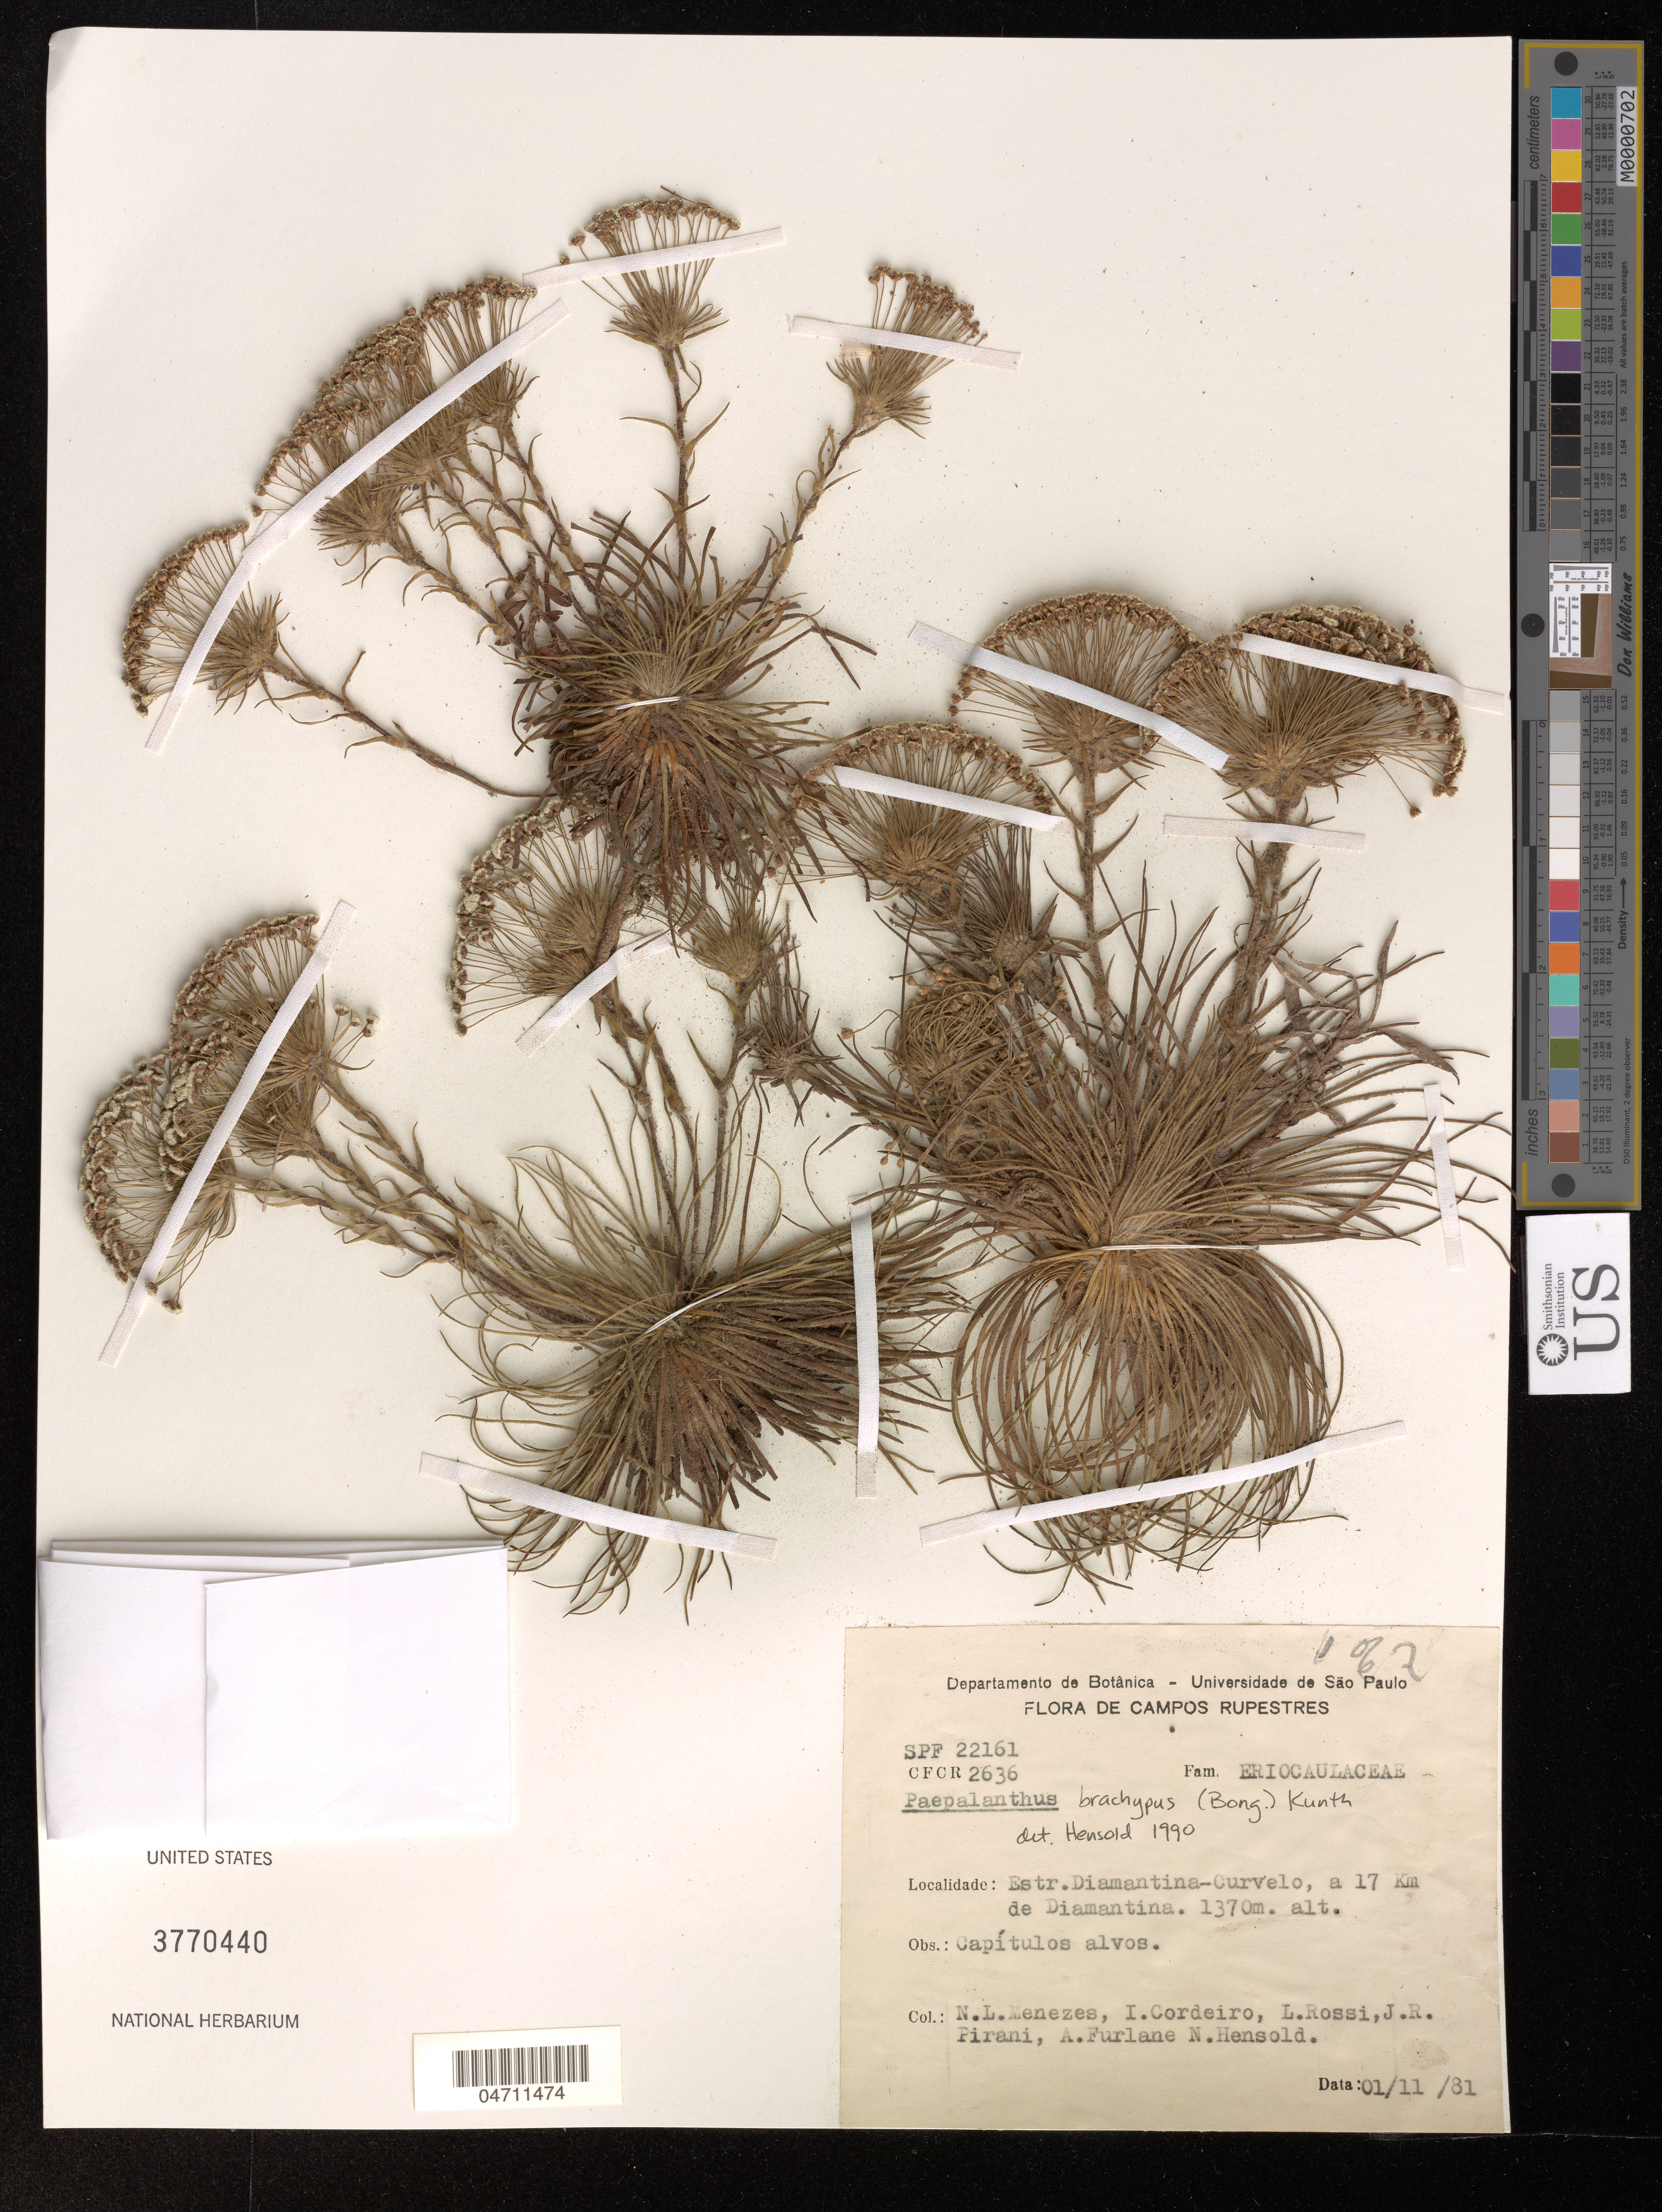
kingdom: Plantae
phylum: Tracheophyta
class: Liliopsida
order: Poales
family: Eriocaulaceae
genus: Paepalanthus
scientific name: Paepalanthus brachypus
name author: (Bong.) Körn.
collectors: N. Menezes, I. Cordeiro & L. Rossi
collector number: SPF22161/CFCR2636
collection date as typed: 1 Nov' 81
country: Brazil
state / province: São Paulo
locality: Campos Rupestres, Estr. Diamantina-Curvelo, a 17 km de Diamantina.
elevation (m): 1370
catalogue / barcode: US 3770440